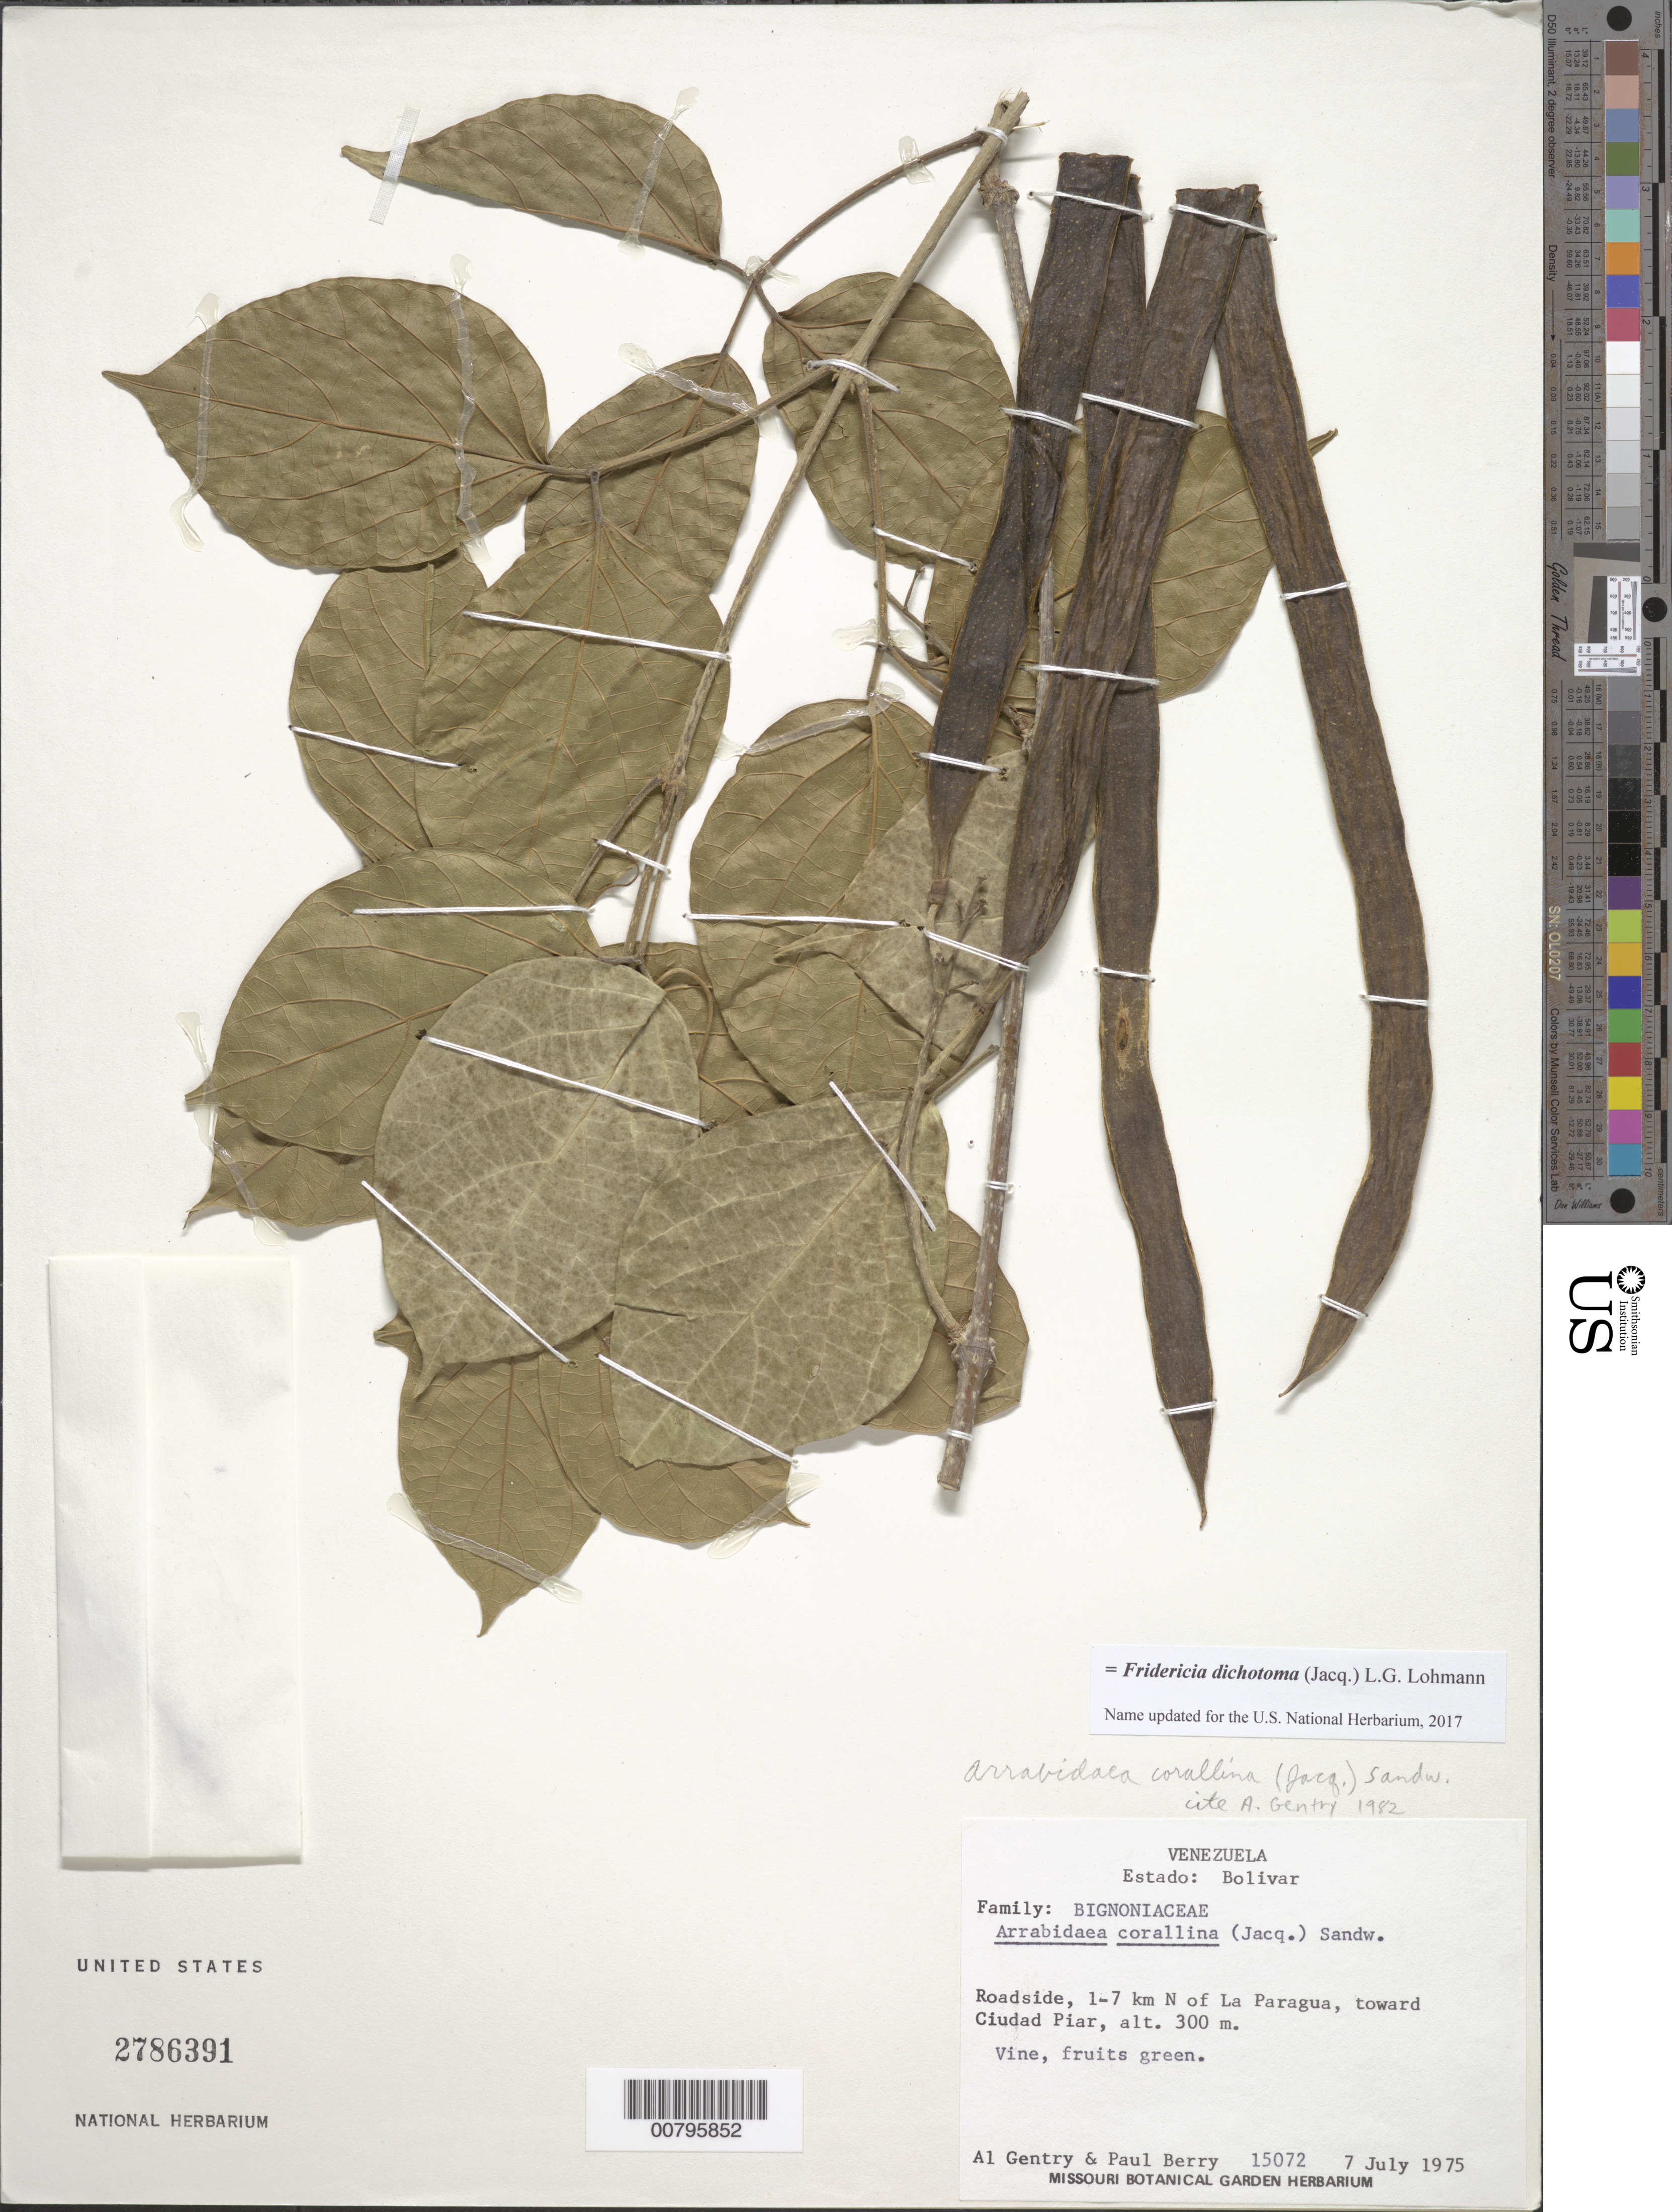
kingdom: Plantae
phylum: Tracheophyta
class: Magnoliopsida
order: Lamiales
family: Bignoniaceae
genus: Arrabidaea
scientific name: Arrabidaea corallina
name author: (Jacq.) Sandwith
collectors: A. H. Gentry & P. Berry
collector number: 15072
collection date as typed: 7-Jul-75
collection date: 1975-07-07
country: Venezuela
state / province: Bolívar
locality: La Paragua-Ciudad Piar Road, 1-7 km N of La Paragua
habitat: Roadside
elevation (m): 300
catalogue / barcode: US 2786391